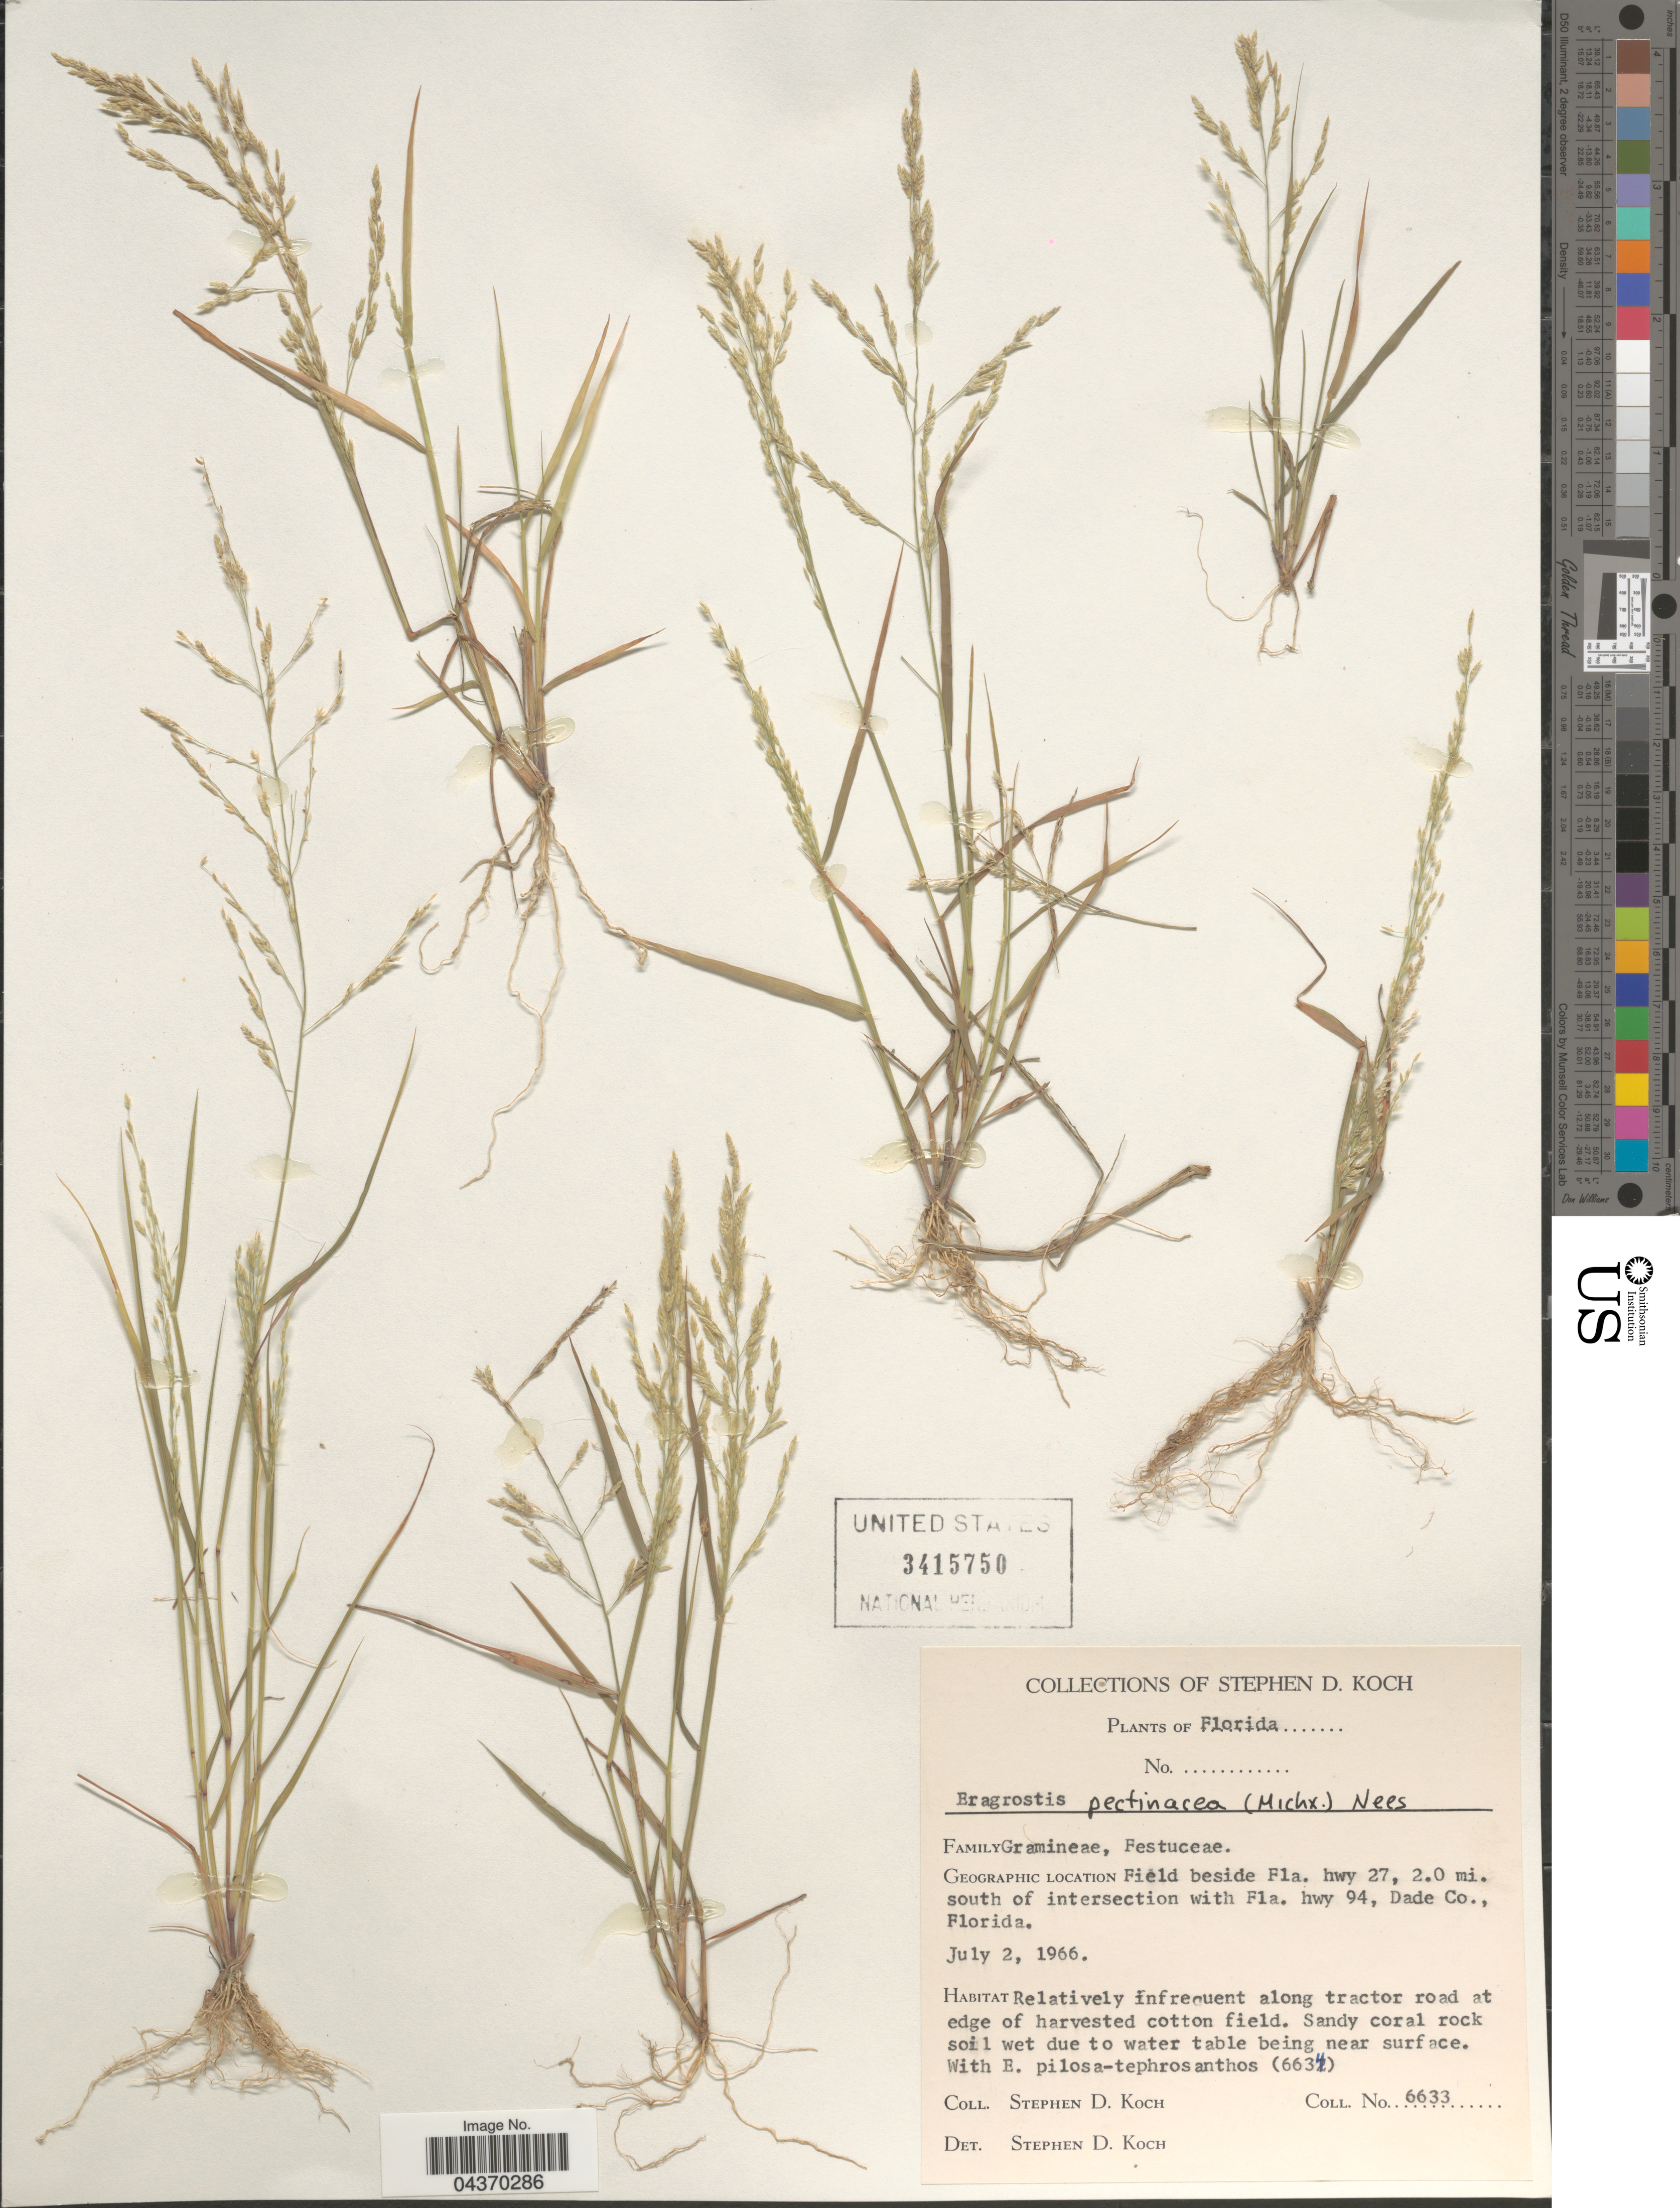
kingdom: Plantae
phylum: Tracheophyta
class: Liliopsida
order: Poales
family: Poaceae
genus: Eragrostis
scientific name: Eragrostis pectinacea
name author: (Michx.) Nees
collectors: S. D. Koch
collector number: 6633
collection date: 1966-07-02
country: United States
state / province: Florida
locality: Field beside Fla. hwy 27, 2.0 mi. south of intersection with Fla. hwy 94, Dade Co.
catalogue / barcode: US 3415750